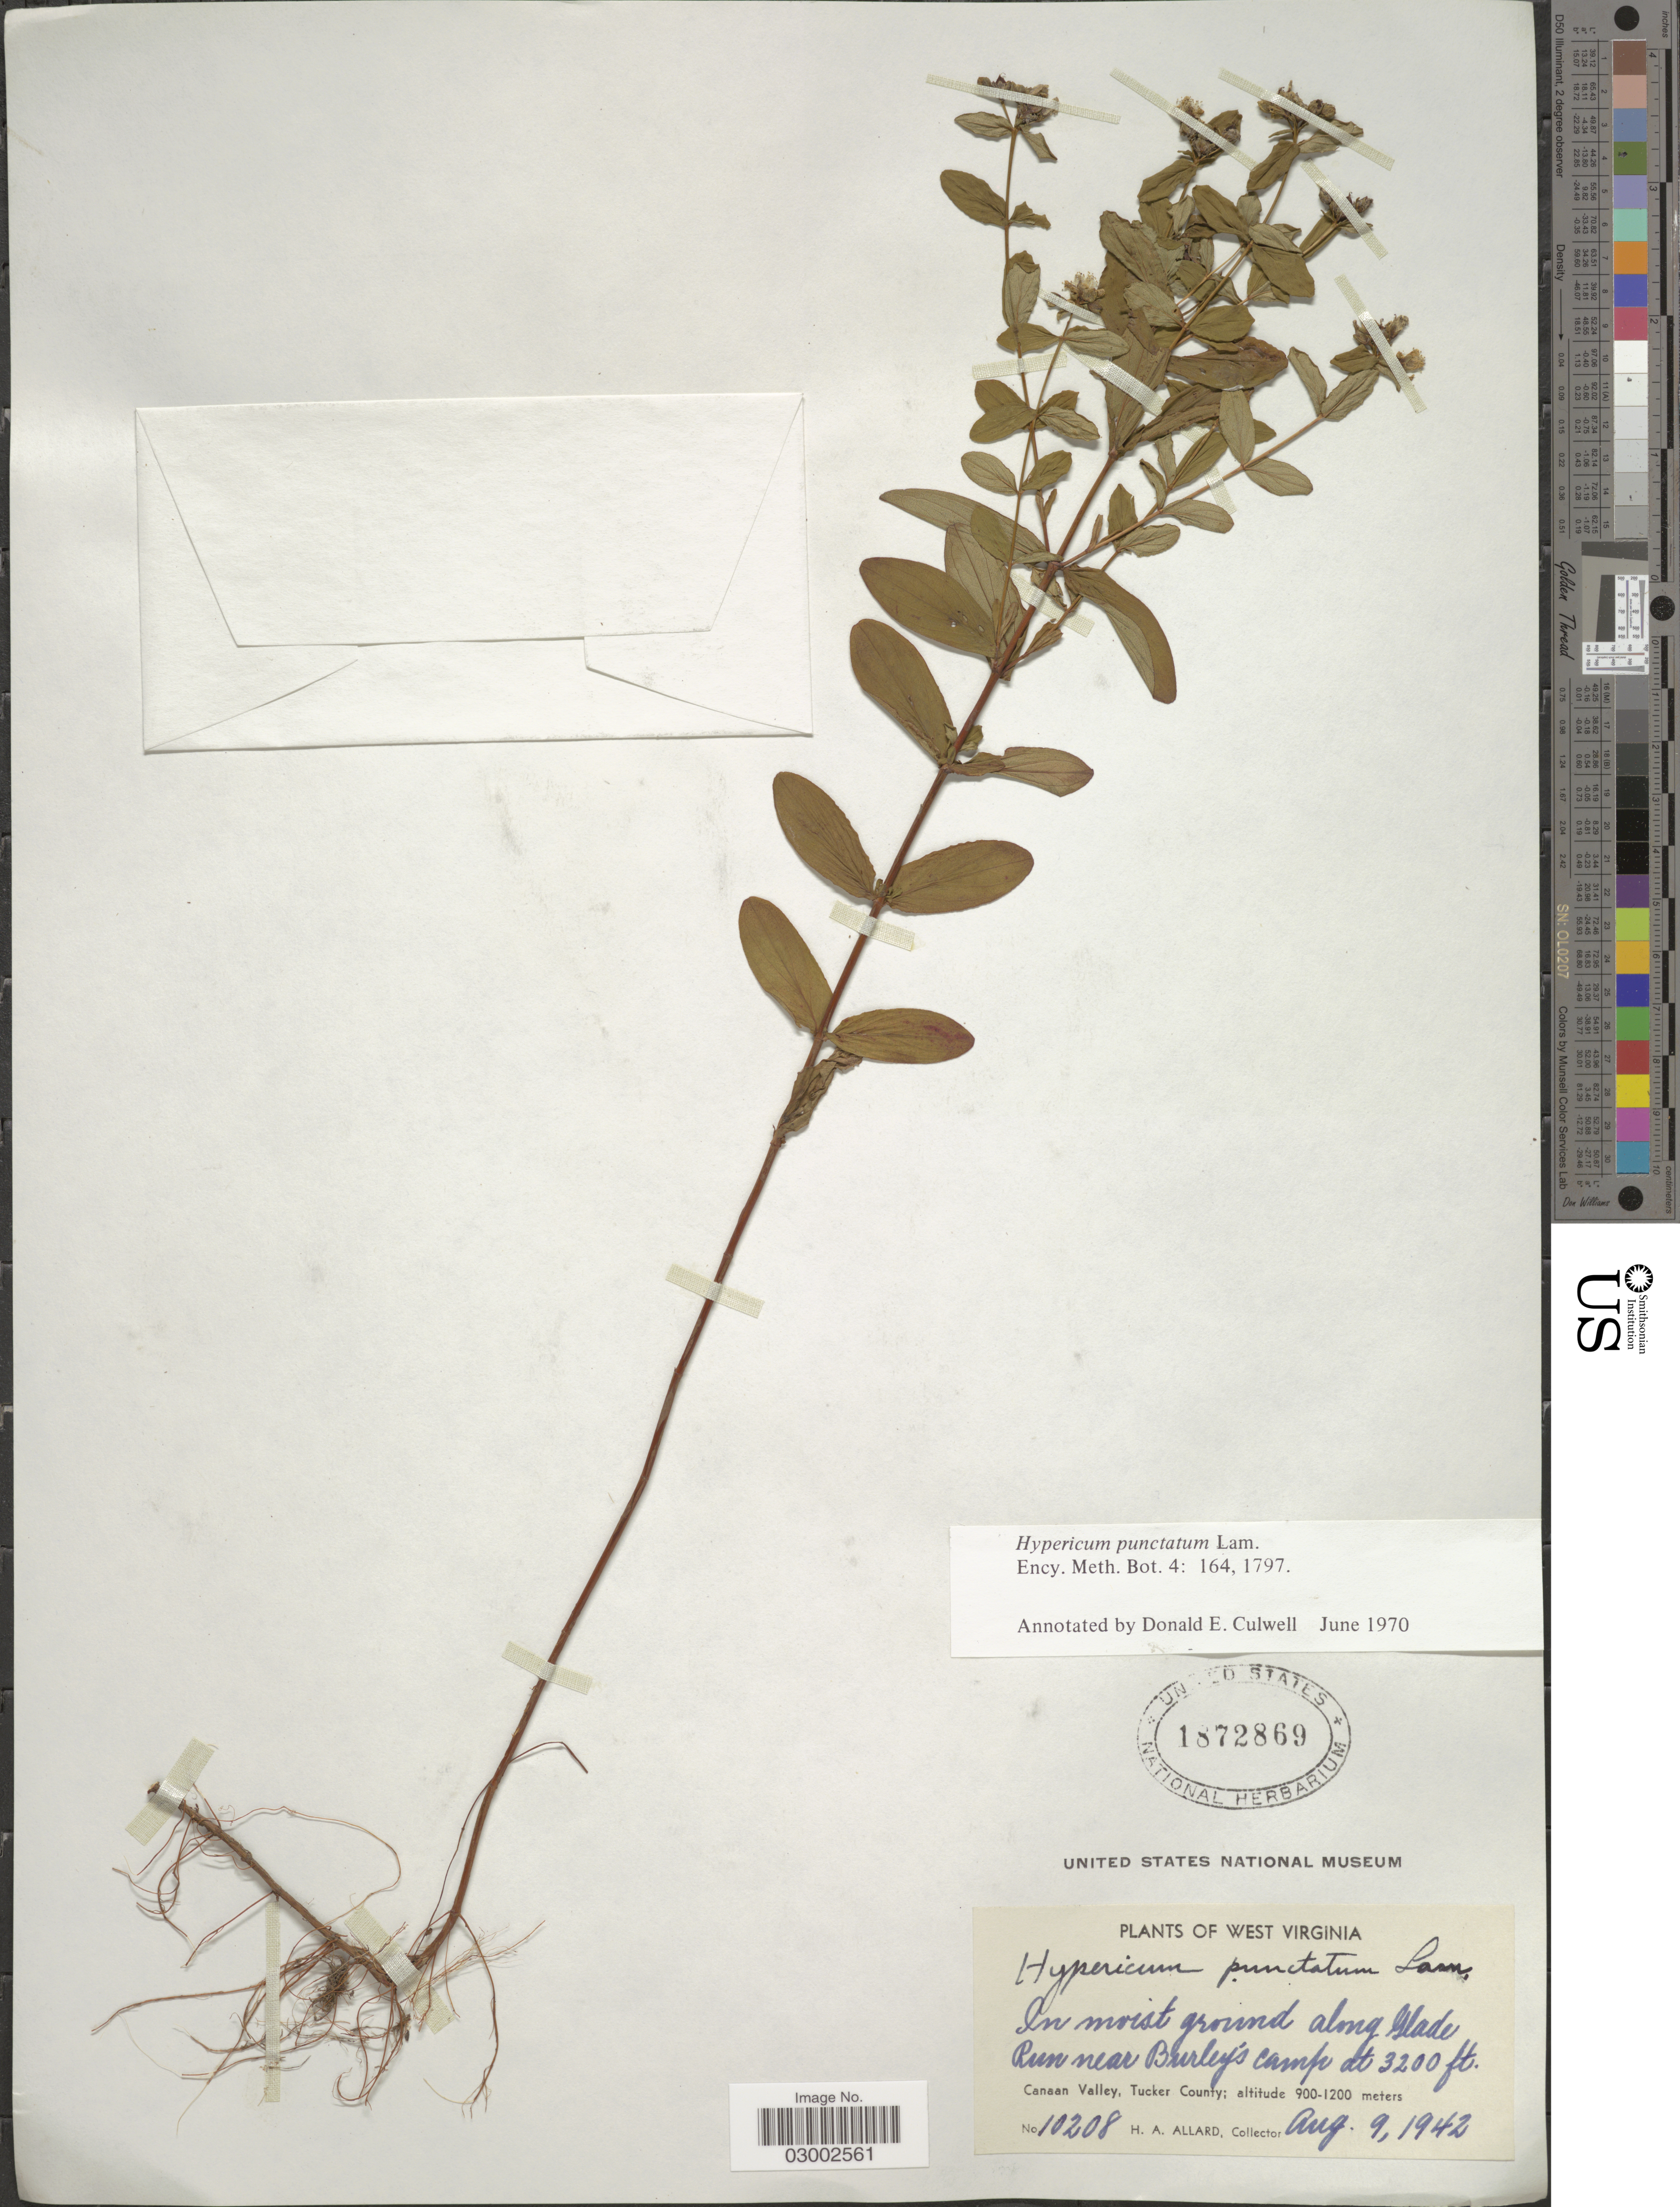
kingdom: Plantae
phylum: Tracheophyta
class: Magnoliopsida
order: Malpighiales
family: Hypericaceae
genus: Hypericum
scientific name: Hypericum punctatum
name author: Lam.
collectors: H. A. Allard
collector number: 10208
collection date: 1942-08-09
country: United States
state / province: West Virginia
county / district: Tucker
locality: Along Glade Run near Burley's camp. Canaan Valley, Tucker County.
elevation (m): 975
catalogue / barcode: US 1872869